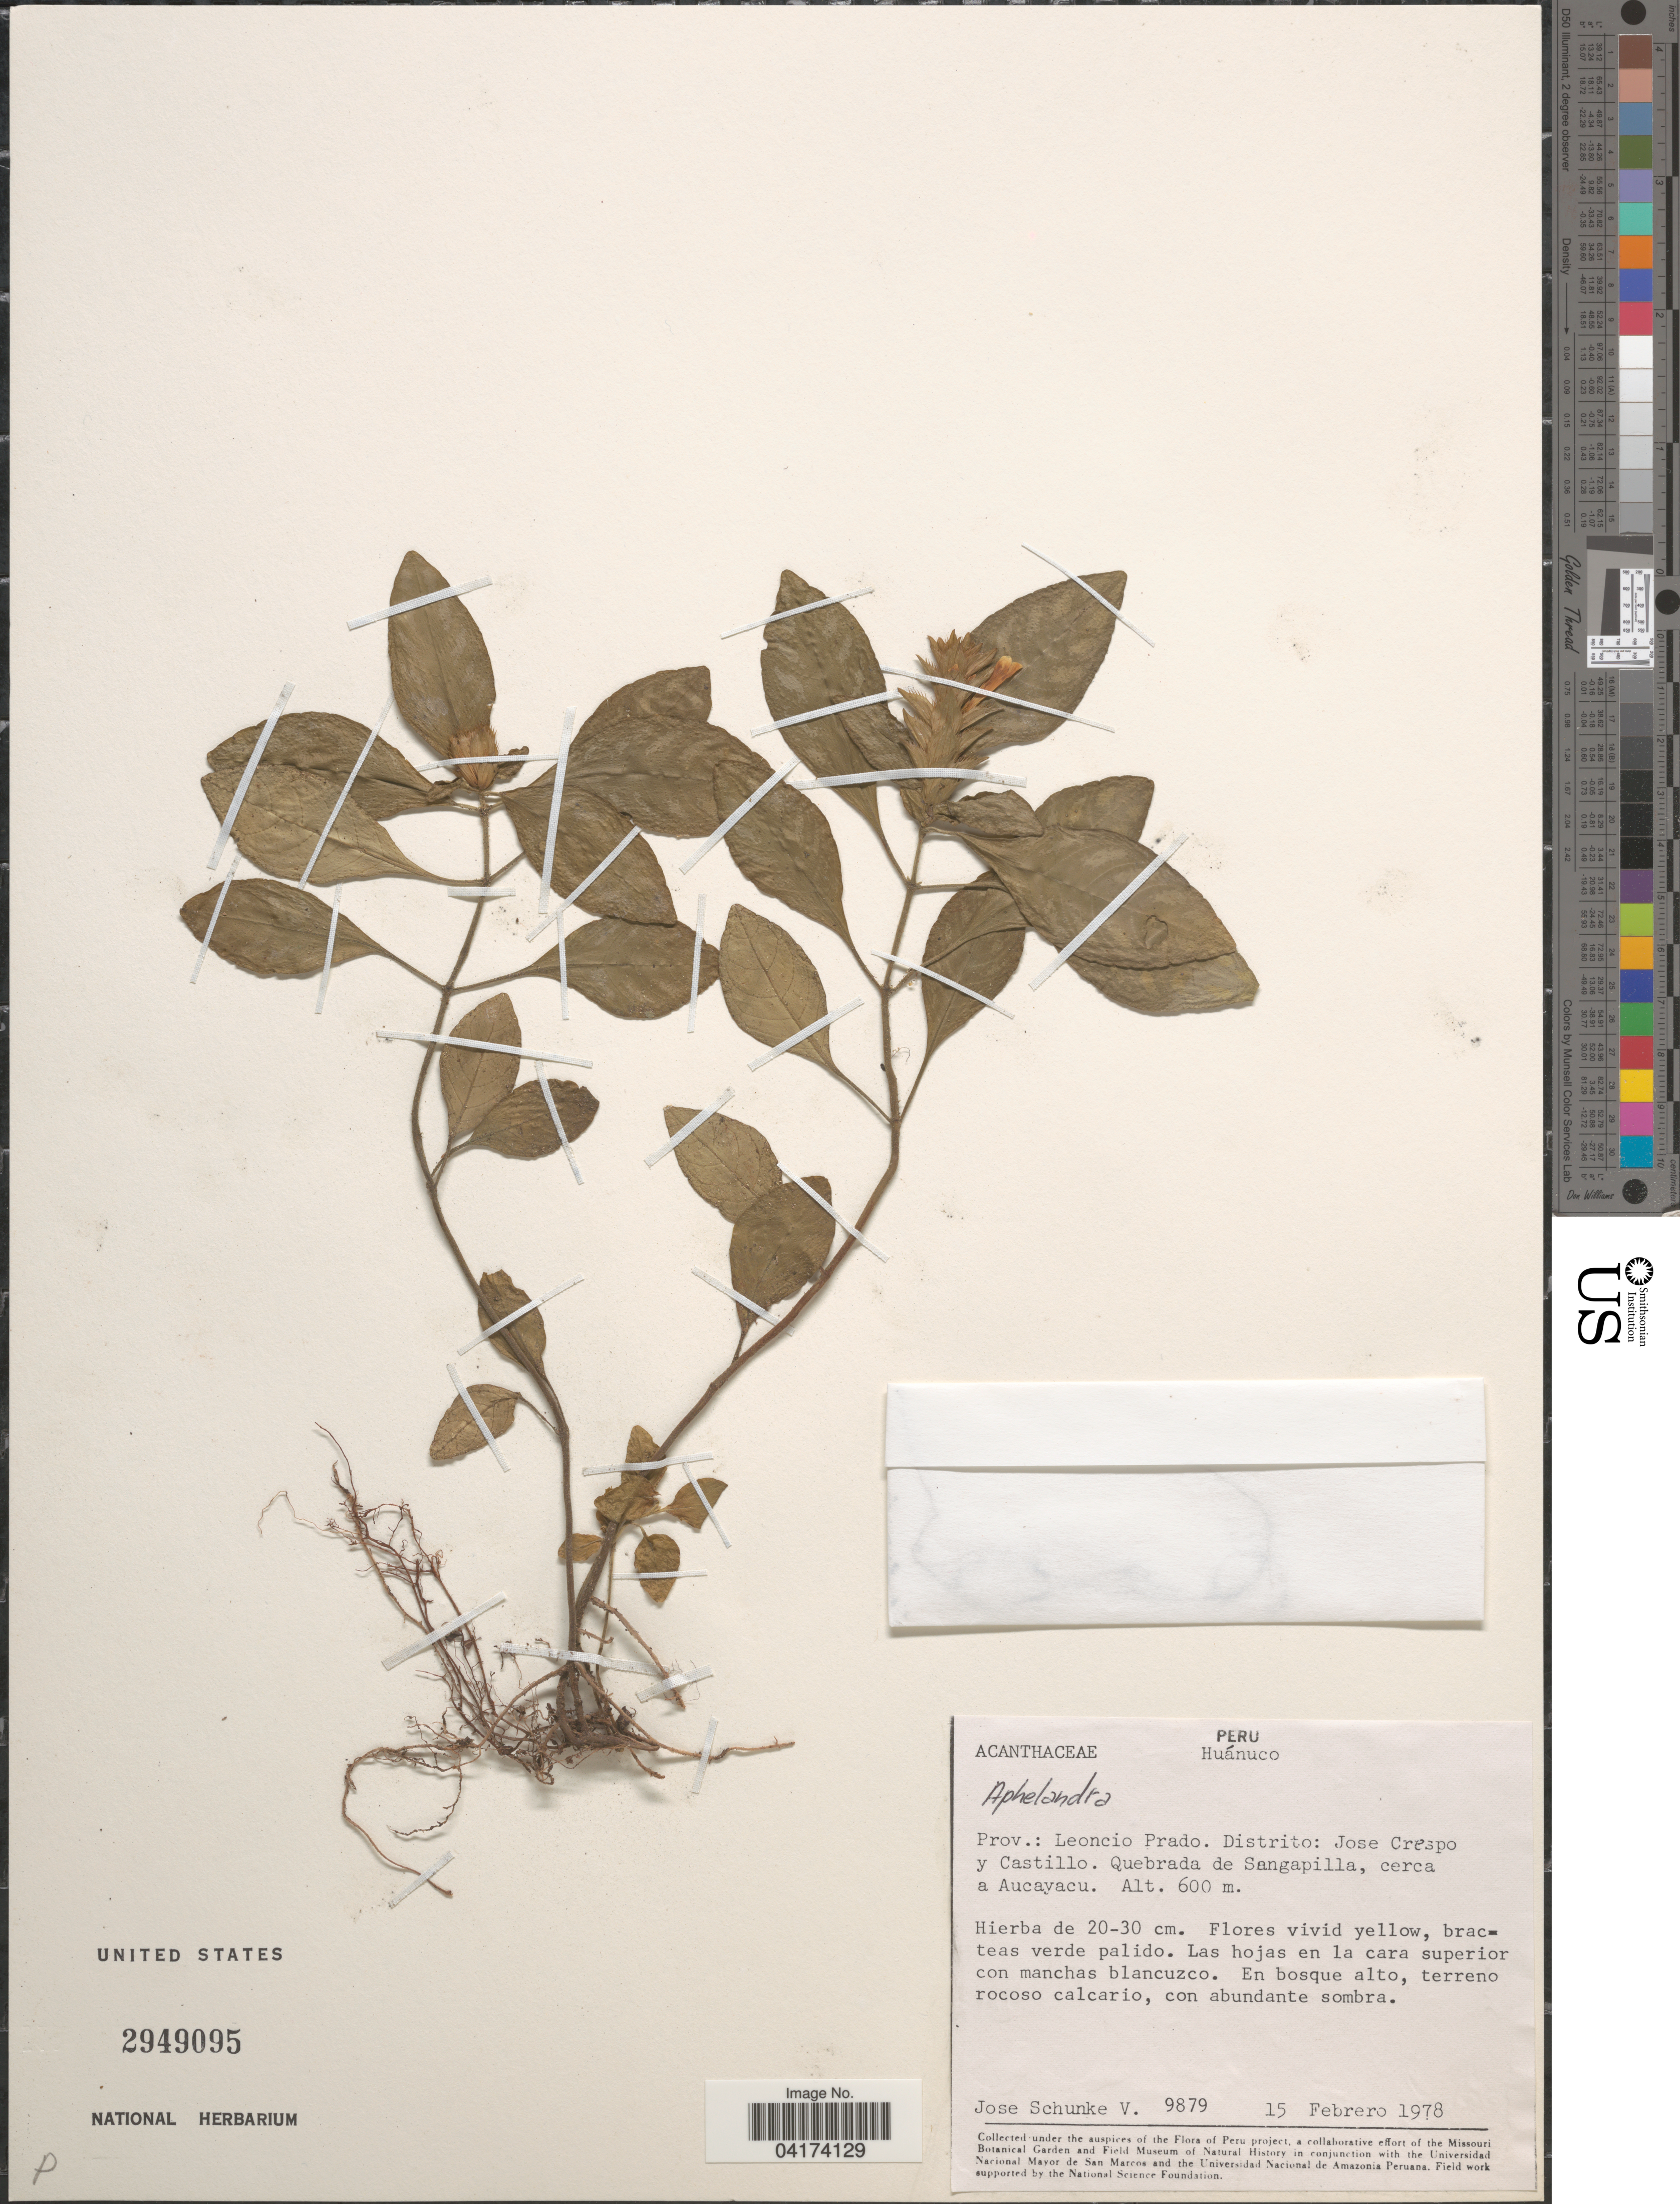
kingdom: Plantae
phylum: Tracheophyta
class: Magnoliopsida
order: Lamiales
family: Acanthaceae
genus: Aphelandra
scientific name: Aphelandra sp.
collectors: J. Schunke Vigo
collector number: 9879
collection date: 1978-02-15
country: Peru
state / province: Huánuco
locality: Prov.: Leoncio Prado. Distrito: Jose Crespo y Castillo. Quebrada de Sangapilla, cerca a Aucayacu.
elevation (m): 600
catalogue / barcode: US 2949095